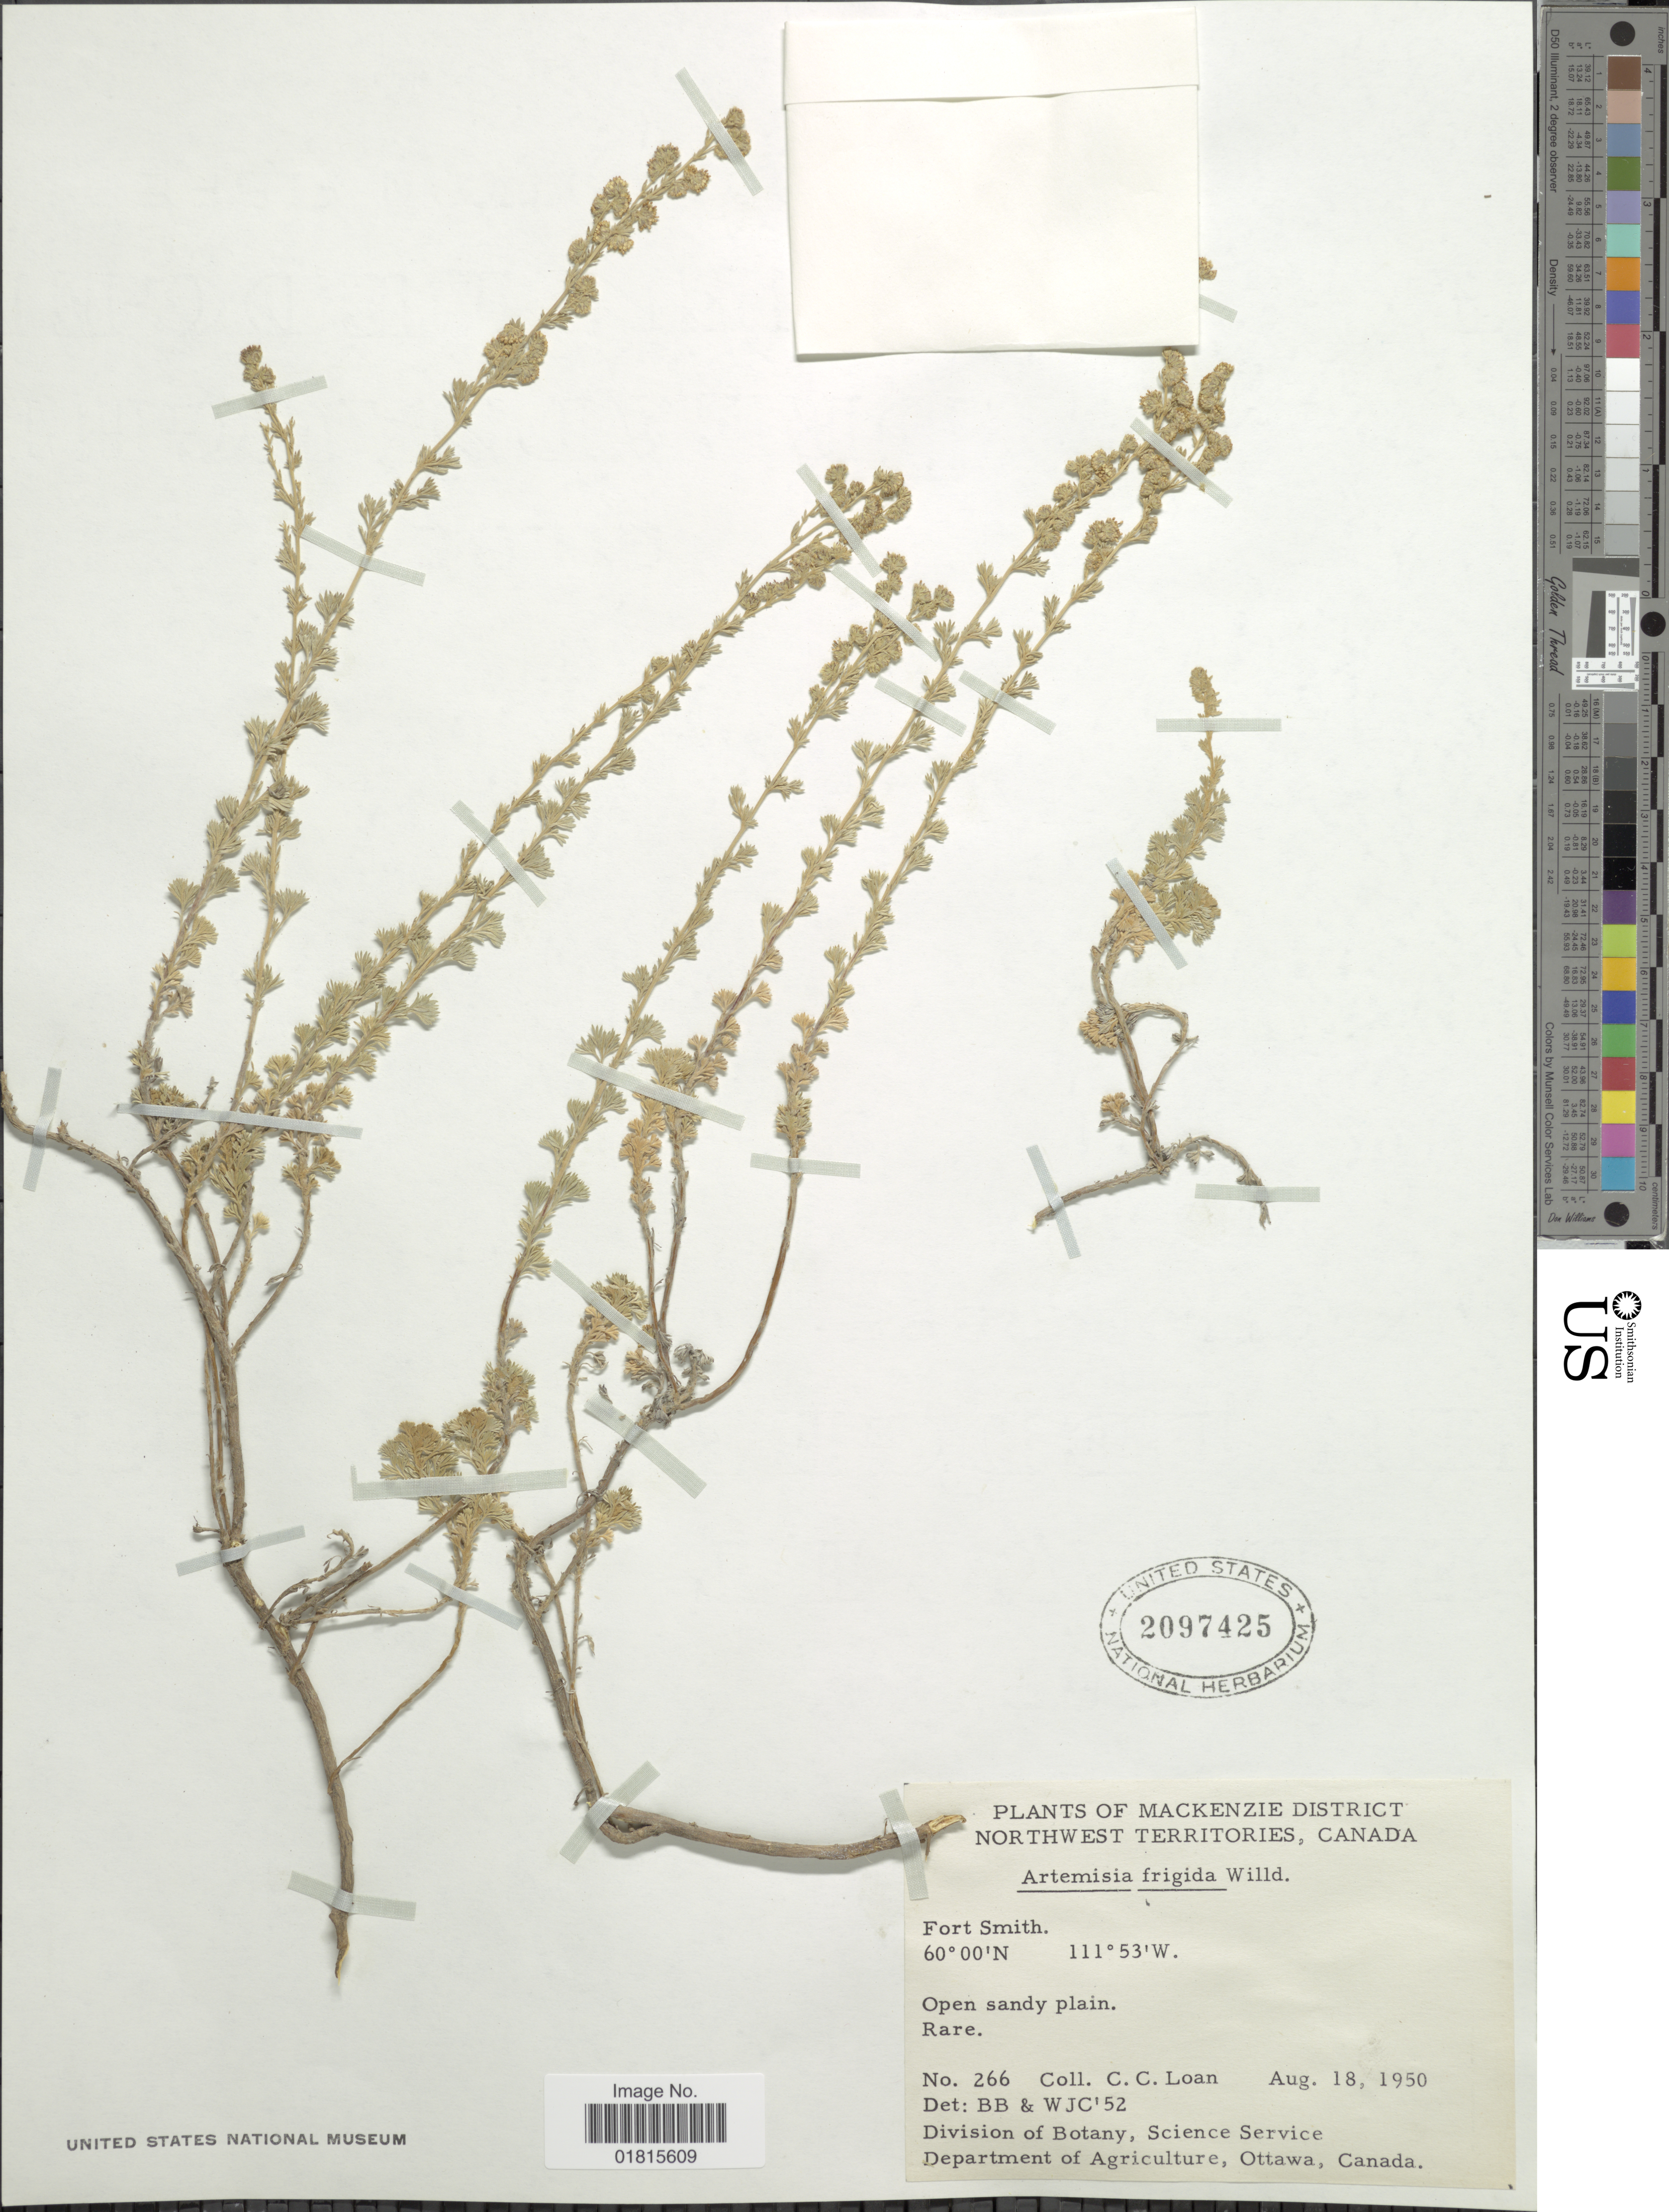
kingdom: Plantae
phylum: Tracheophyta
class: Magnoliopsida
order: Asterales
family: Asteraceae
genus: Artemisia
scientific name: Artemisia frigida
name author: Willd.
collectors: C. Loan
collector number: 266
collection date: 1950-08-18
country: Canada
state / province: Northwest Territories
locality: Mackenzie District, Fort Smith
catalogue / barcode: US 2097425